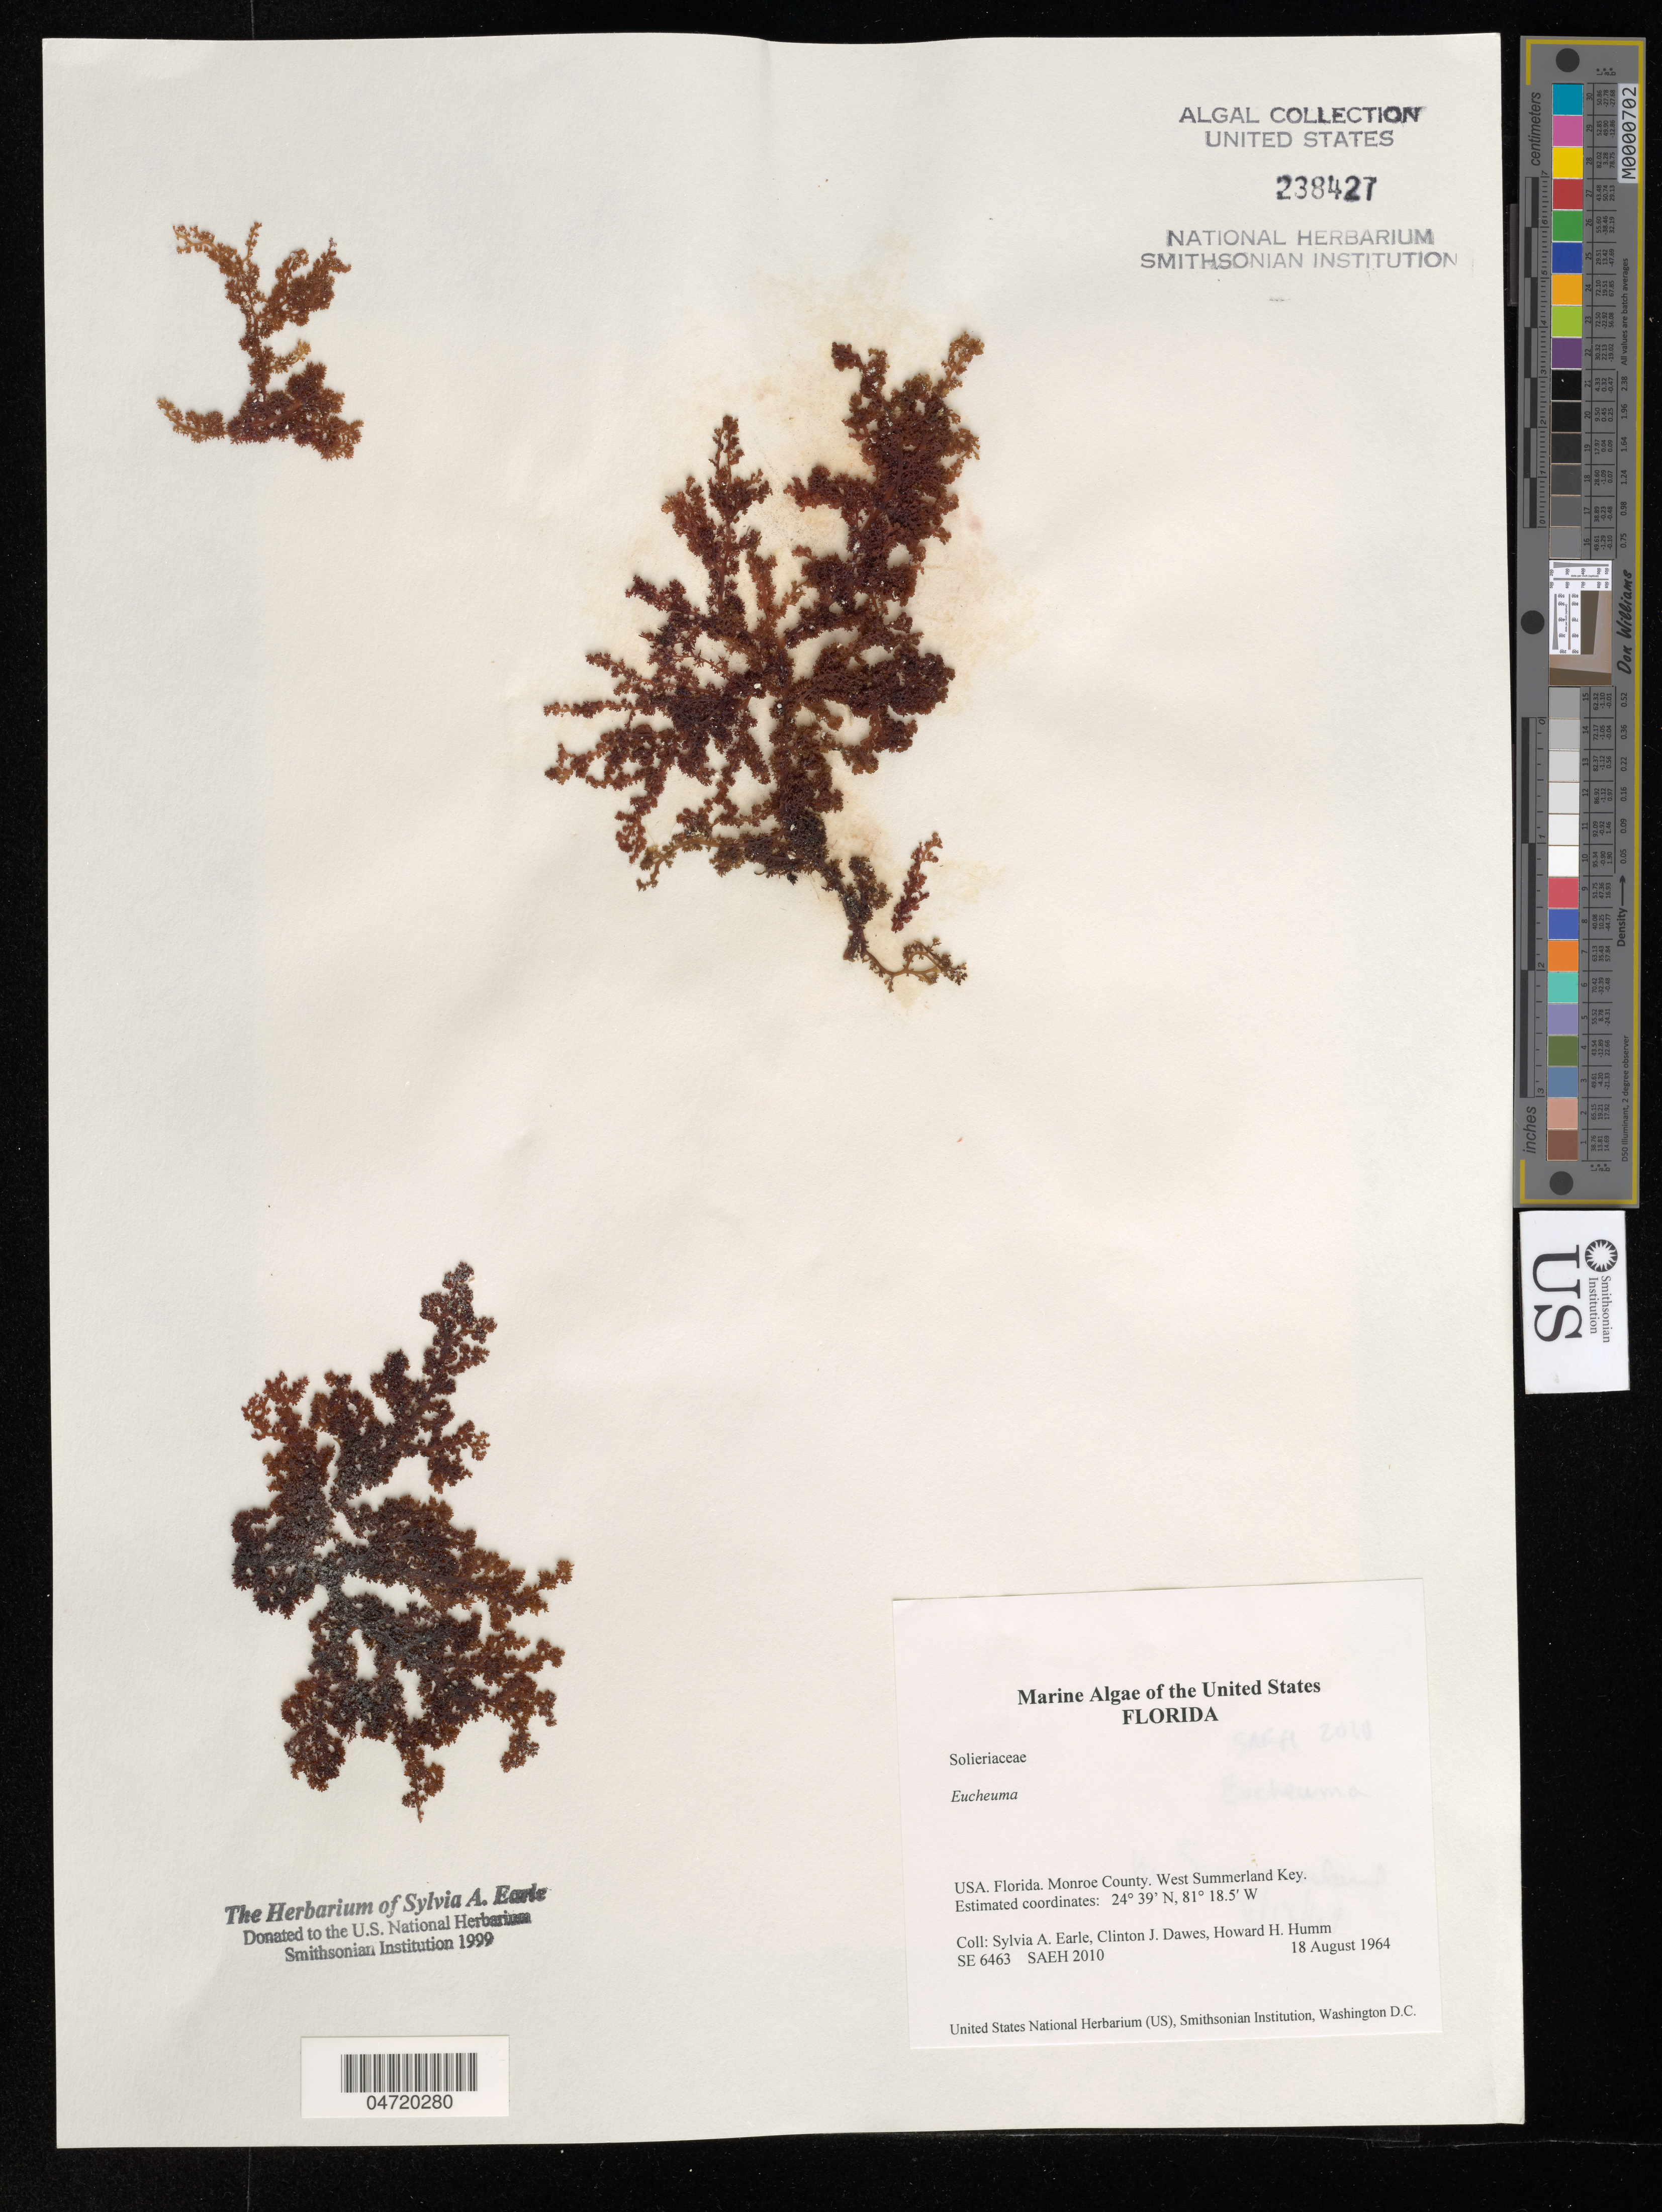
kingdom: Plantae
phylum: Rhodophyta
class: Florideophyceae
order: Gigartinales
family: Solieriaceae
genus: Eucheuma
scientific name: Eucheuma sp.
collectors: S. A. Earle, C. Dawes & H. Humm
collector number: SE 6463/SAEH 2010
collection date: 1964-08-18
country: United States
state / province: Florida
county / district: Monroe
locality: Monroe County. West Summerland Key.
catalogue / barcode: US 238427